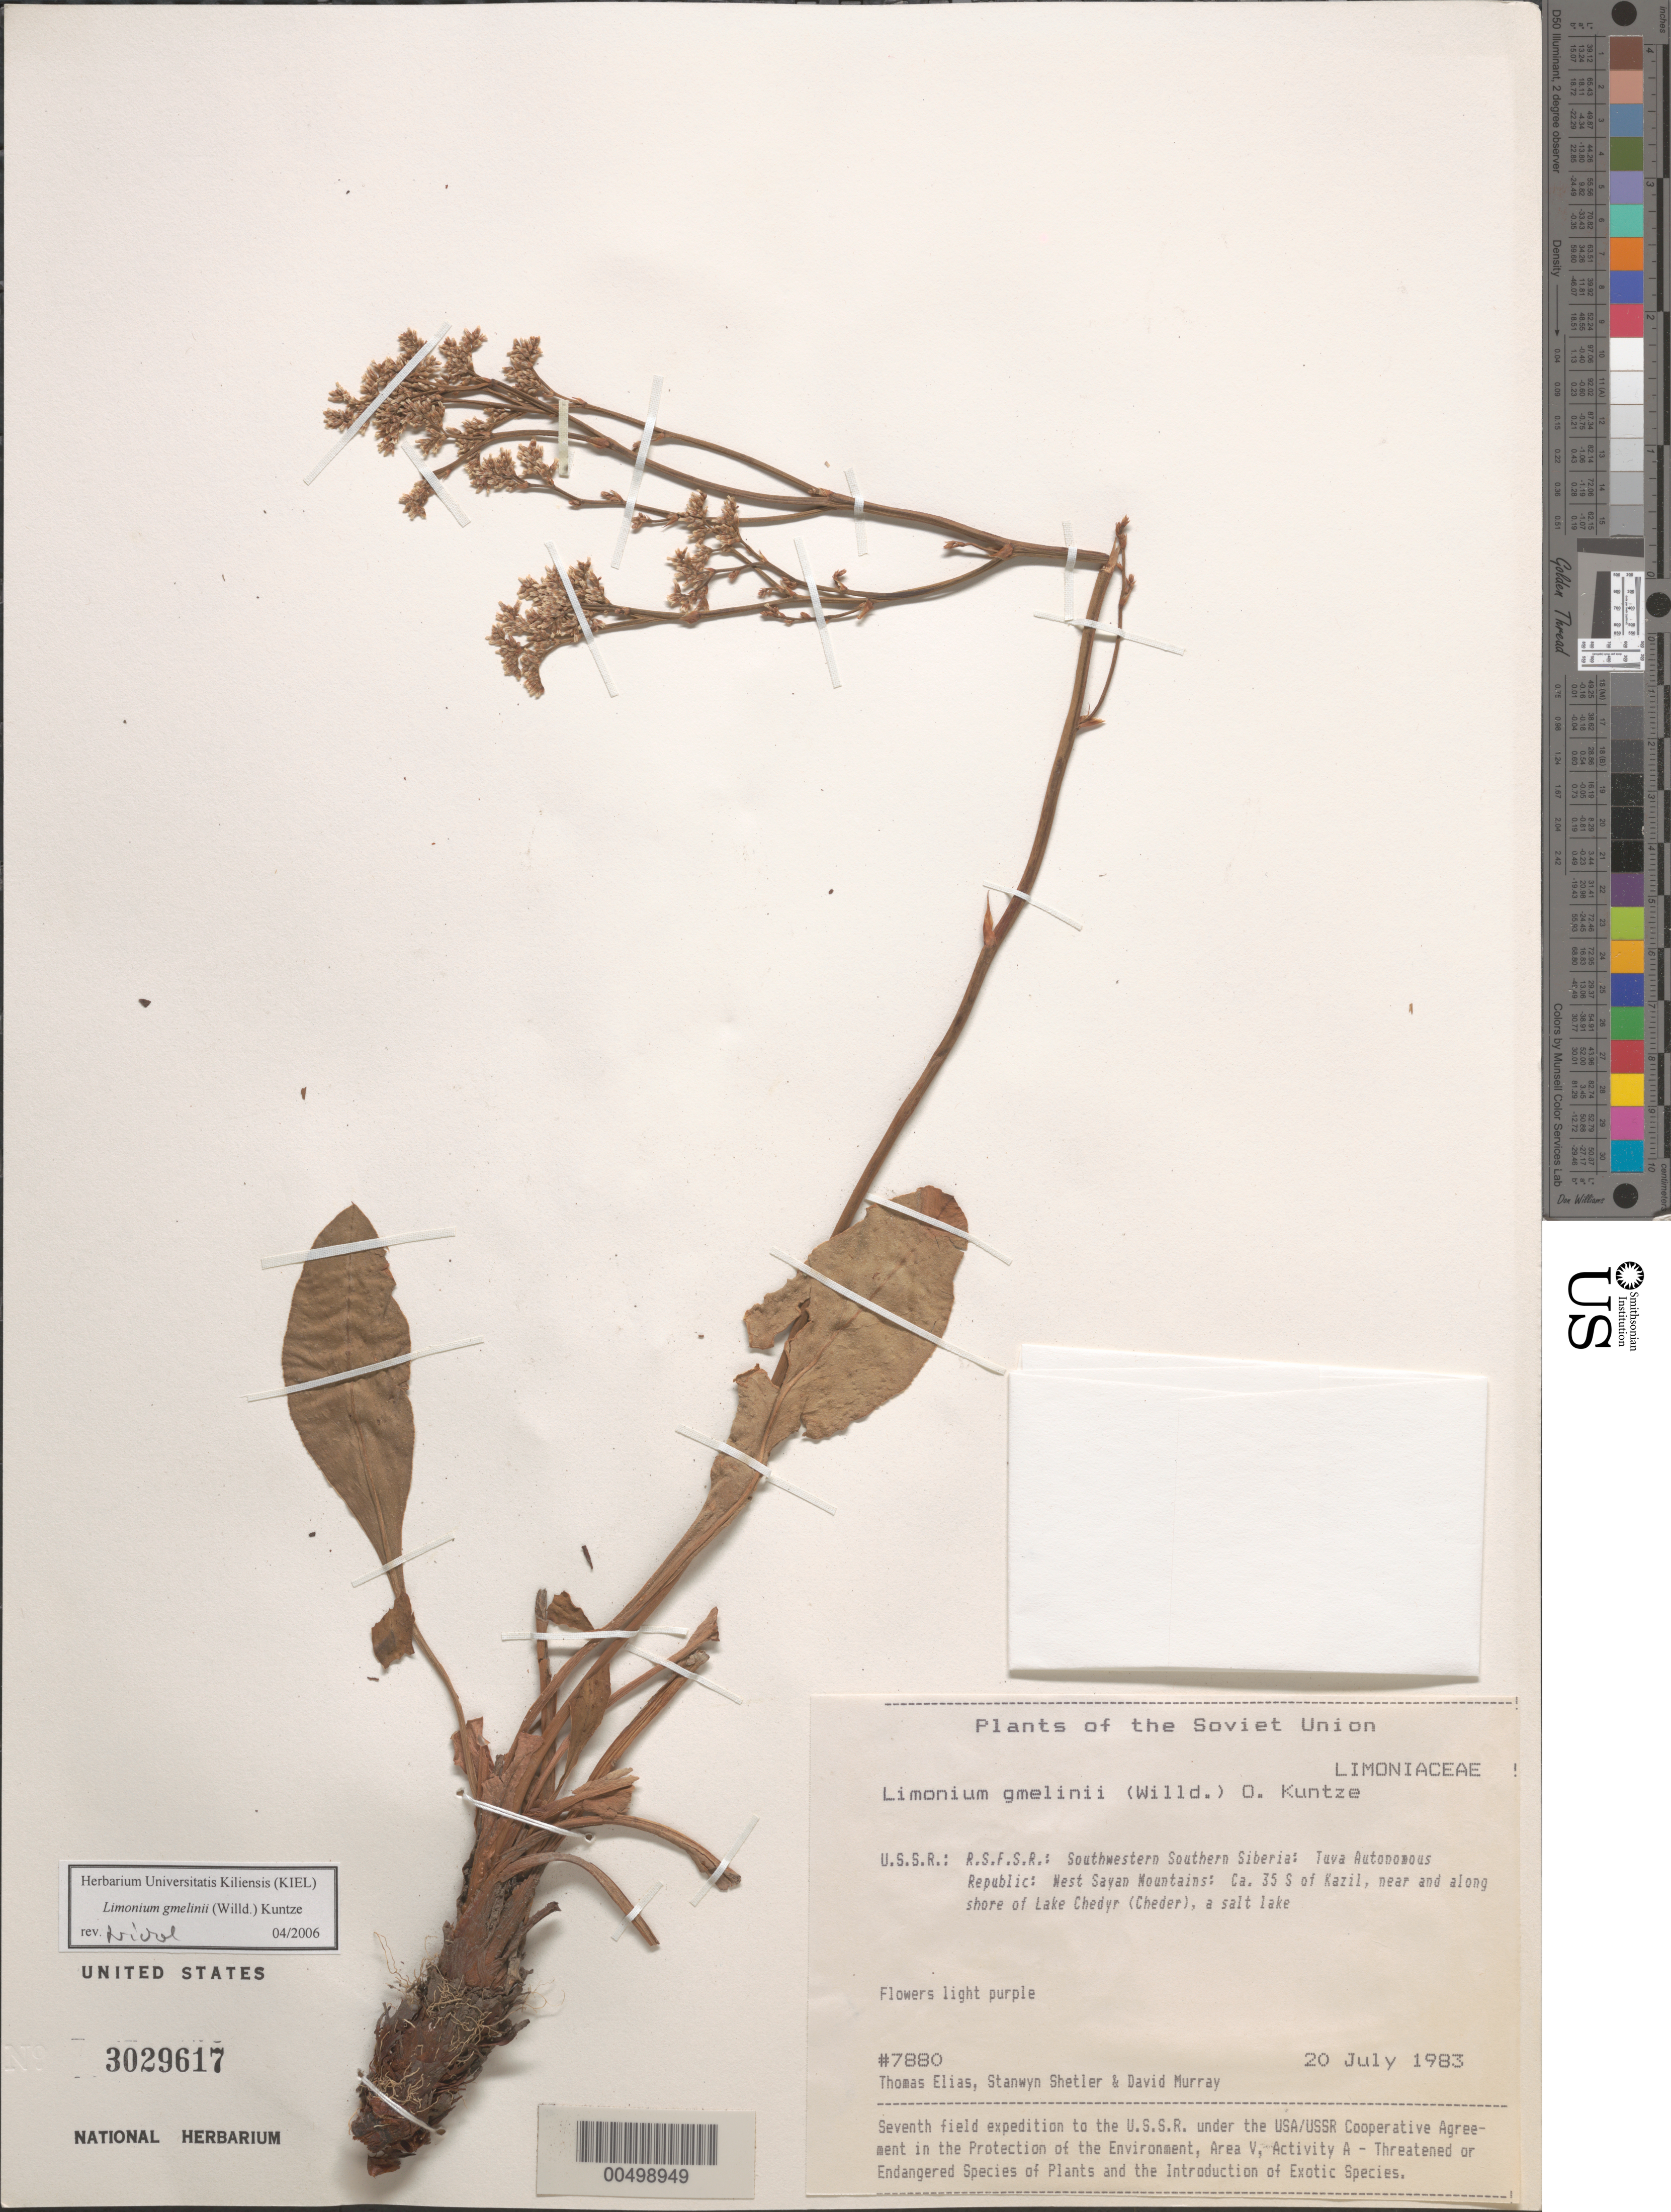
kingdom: Plantae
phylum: Tracheophyta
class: Magnoliopsida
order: Caryophyllales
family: Plumbaginaceae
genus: Limonium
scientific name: Limonium gmelinii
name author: (Willd.) Kuntze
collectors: T. Elias, S. Shetler & D. F. Murray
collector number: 7880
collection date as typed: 20 Jul 1983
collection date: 1983-07-20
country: Russian Federation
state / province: Tuva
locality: West Sayan Mountains, ca. 35 km S of Kazil [Kyzyl], near and along shore of Lake Chedyr (Cheder)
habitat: salt lake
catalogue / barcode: US 3029617